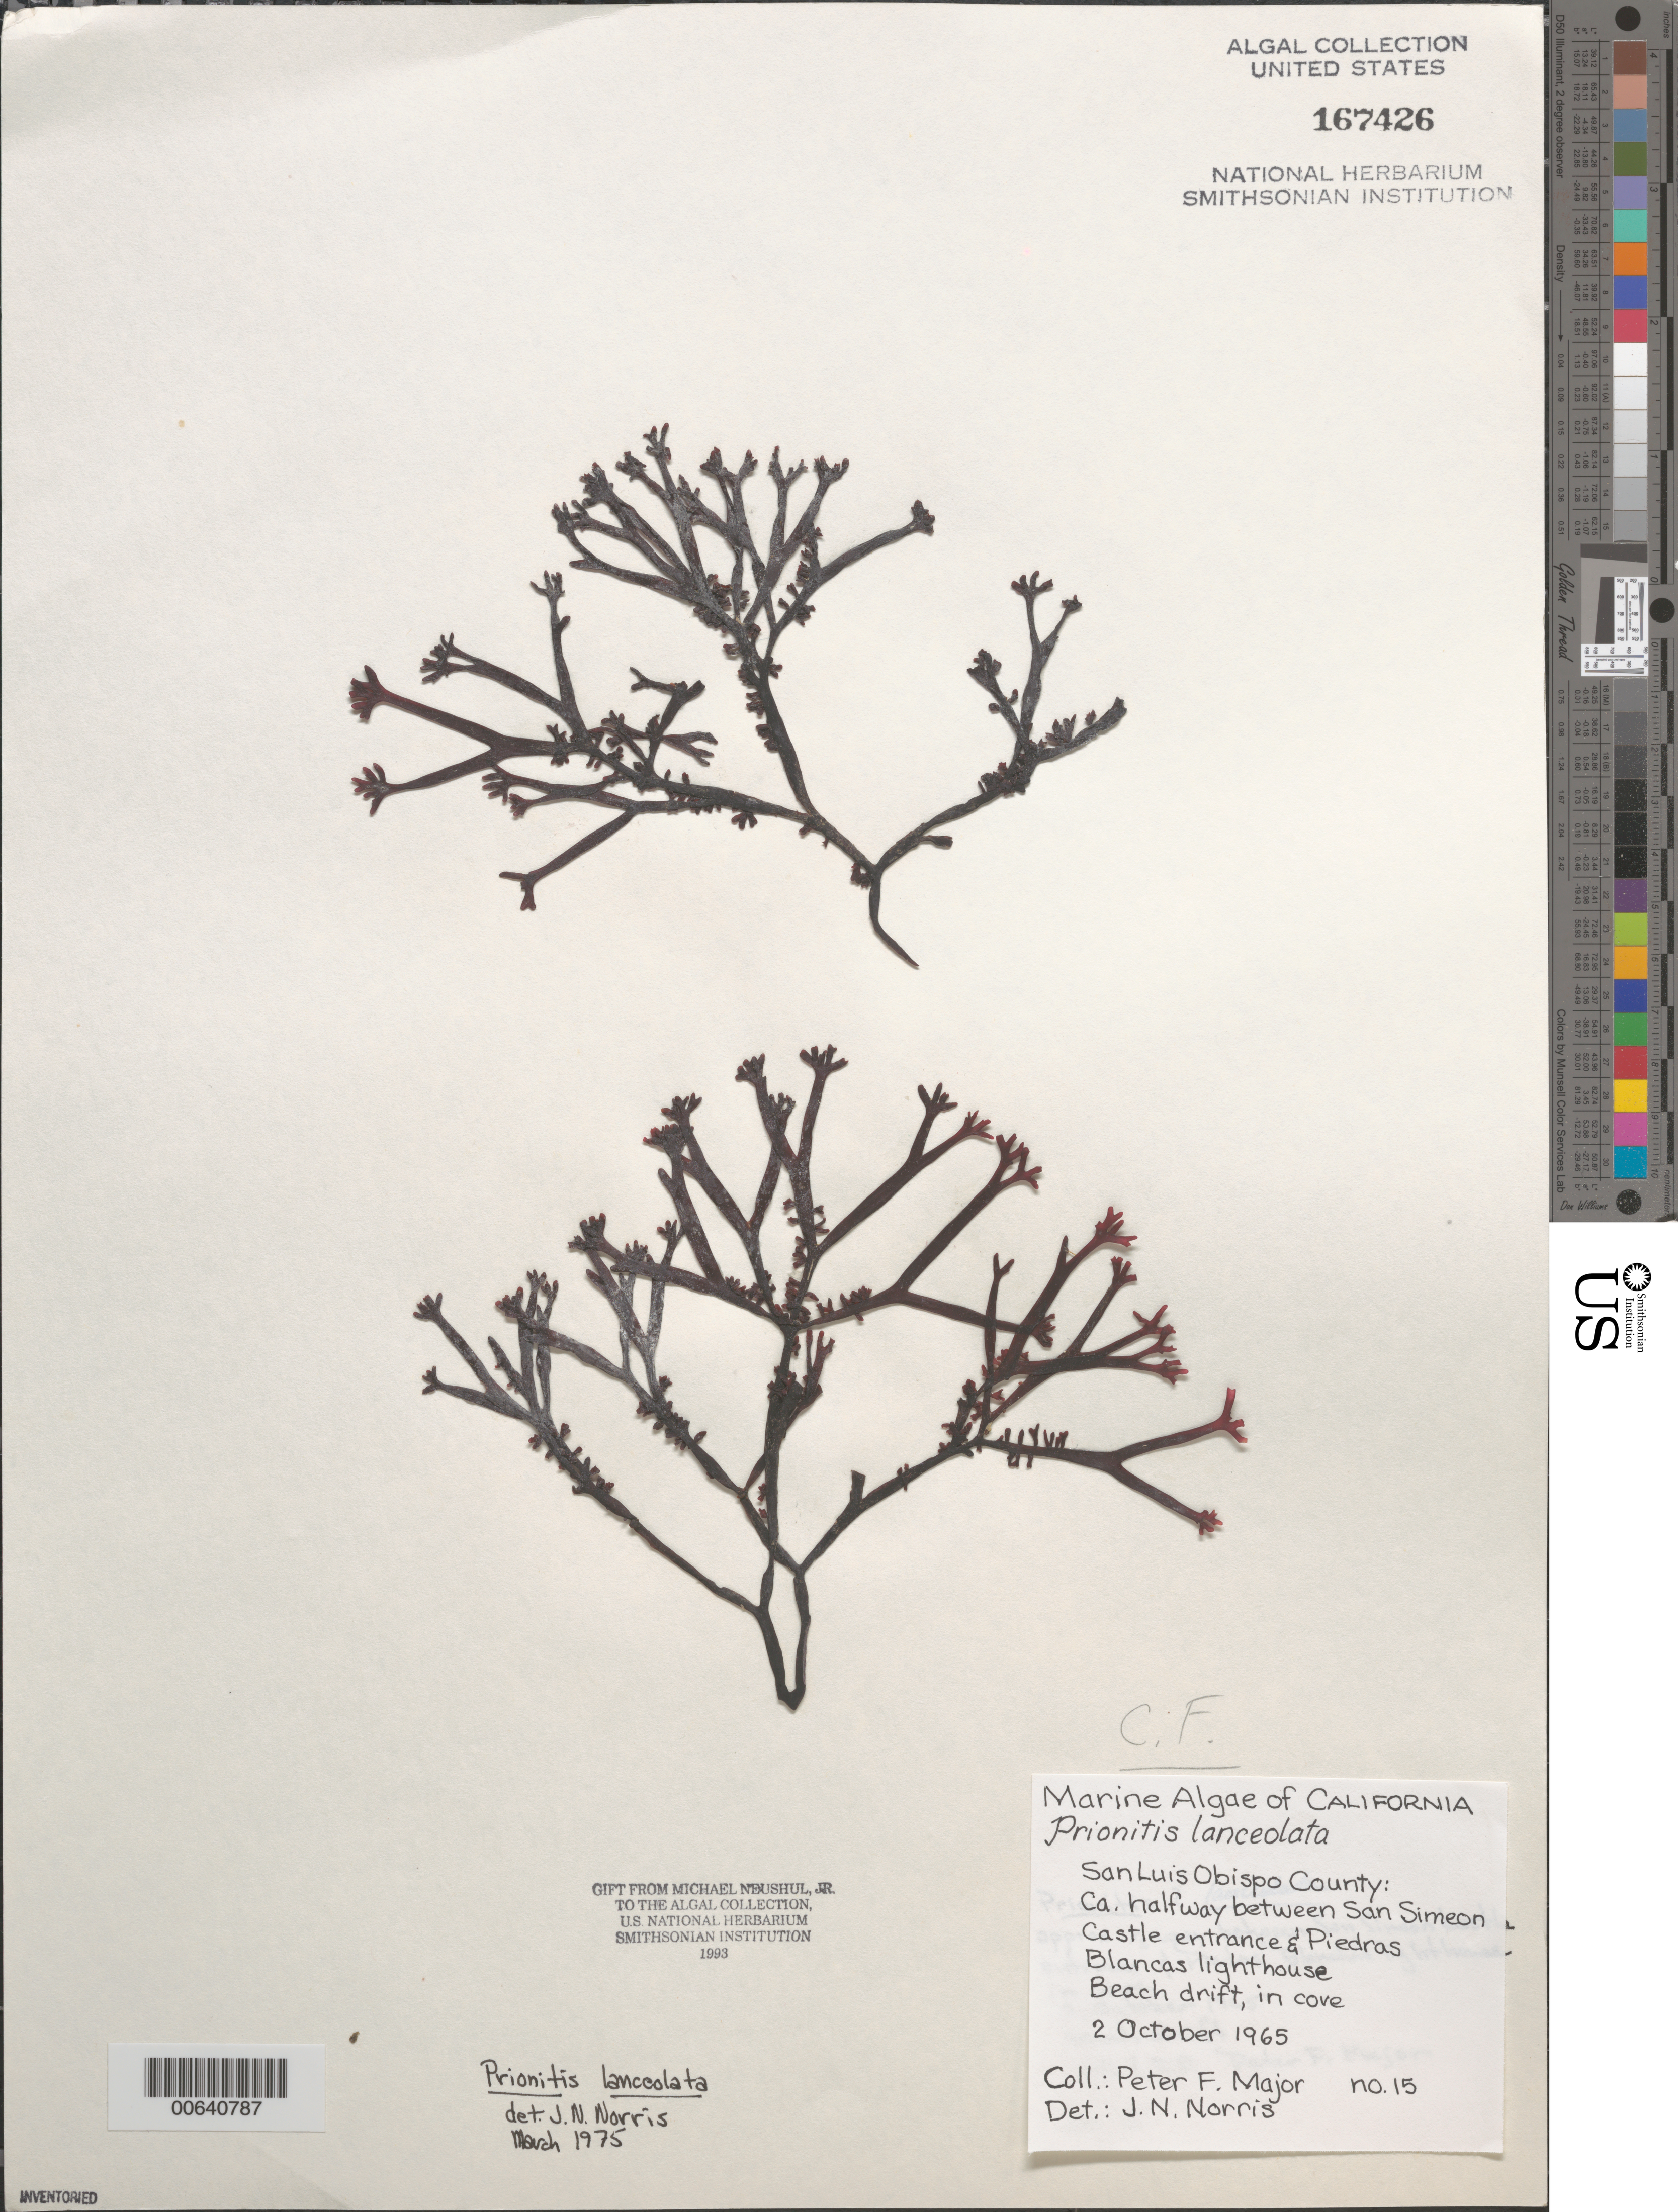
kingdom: Plantae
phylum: Rhodophyta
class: Florideophyceae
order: Cryptonemiales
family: Cryptonemiaceae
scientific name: Prionitis lanceolata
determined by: Norris, James N.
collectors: P. Major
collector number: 15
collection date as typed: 02 Oct 1965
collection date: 1965-10-02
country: United States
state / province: California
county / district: San Luis Obispo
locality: Halfway between San Simeon Castle entrance and Piedras Blancas lighthouse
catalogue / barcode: US 167426